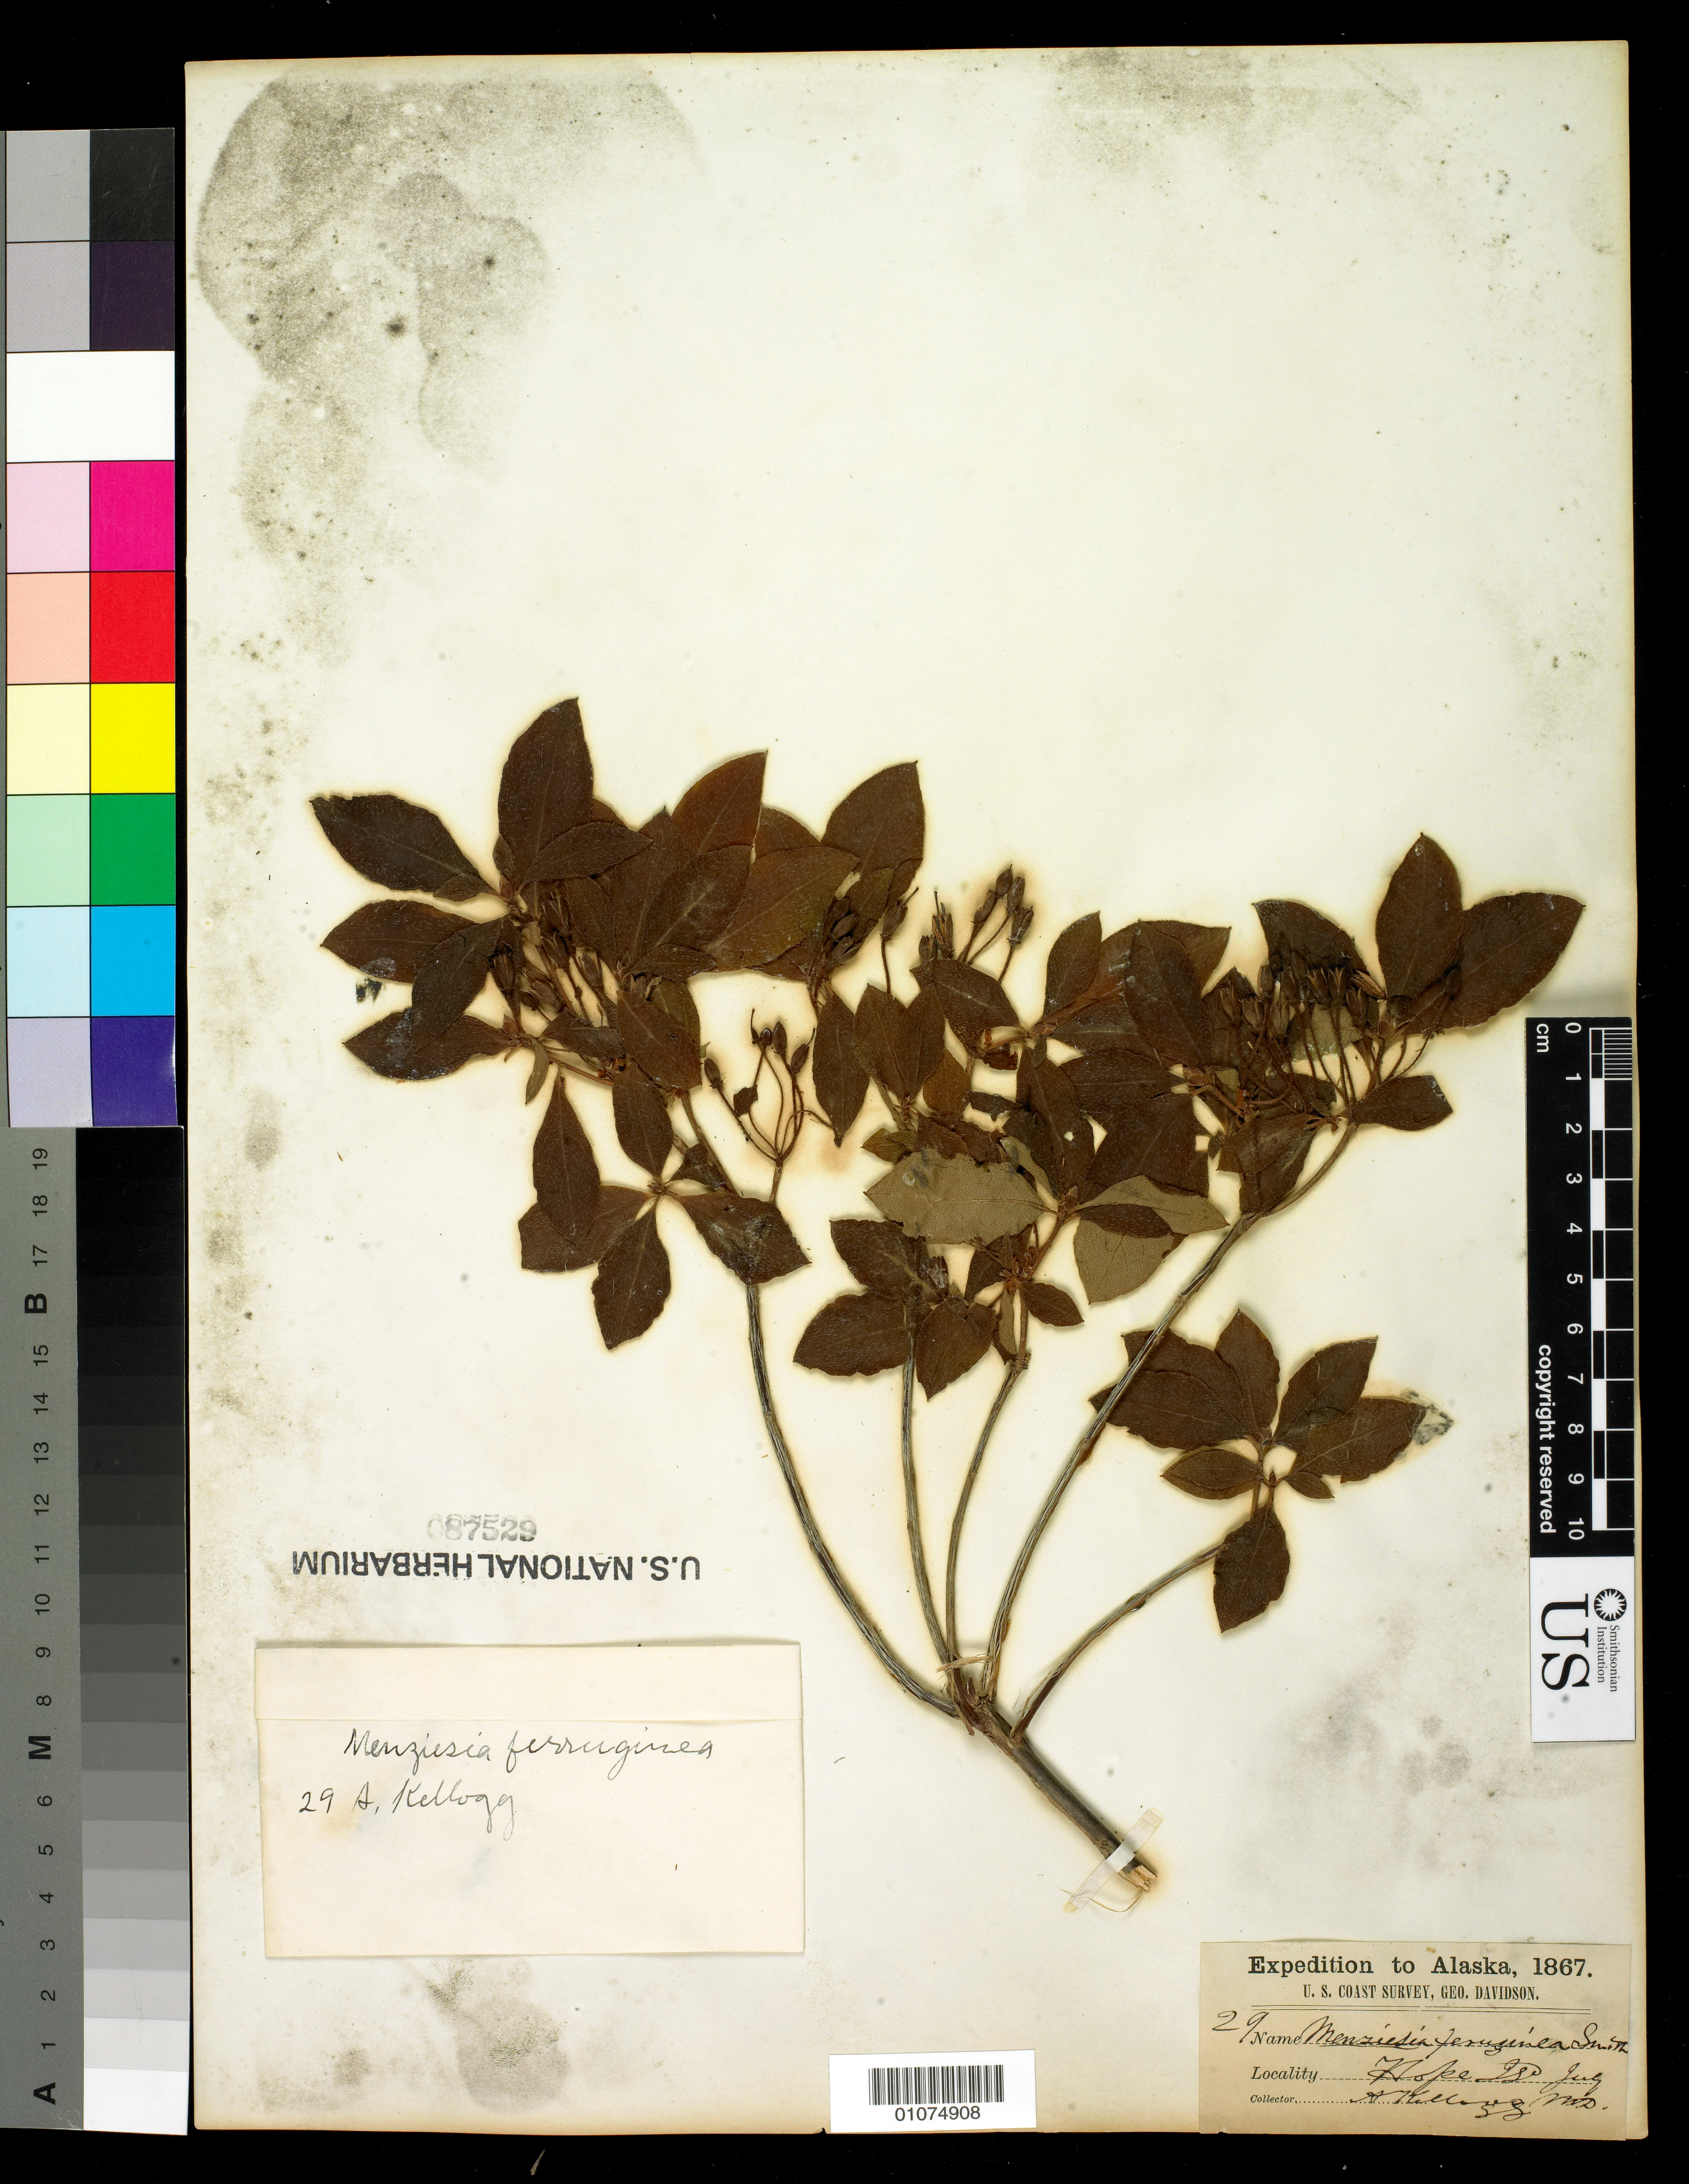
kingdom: Plantae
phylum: Tracheophyta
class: Magnoliopsida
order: Ericales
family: Ericaceae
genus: Menziesia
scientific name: Menziesia ferruginea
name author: Sm.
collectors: A. Kellogg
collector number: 29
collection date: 1867-07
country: United States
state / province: Alaska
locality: Hope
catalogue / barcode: US 87529